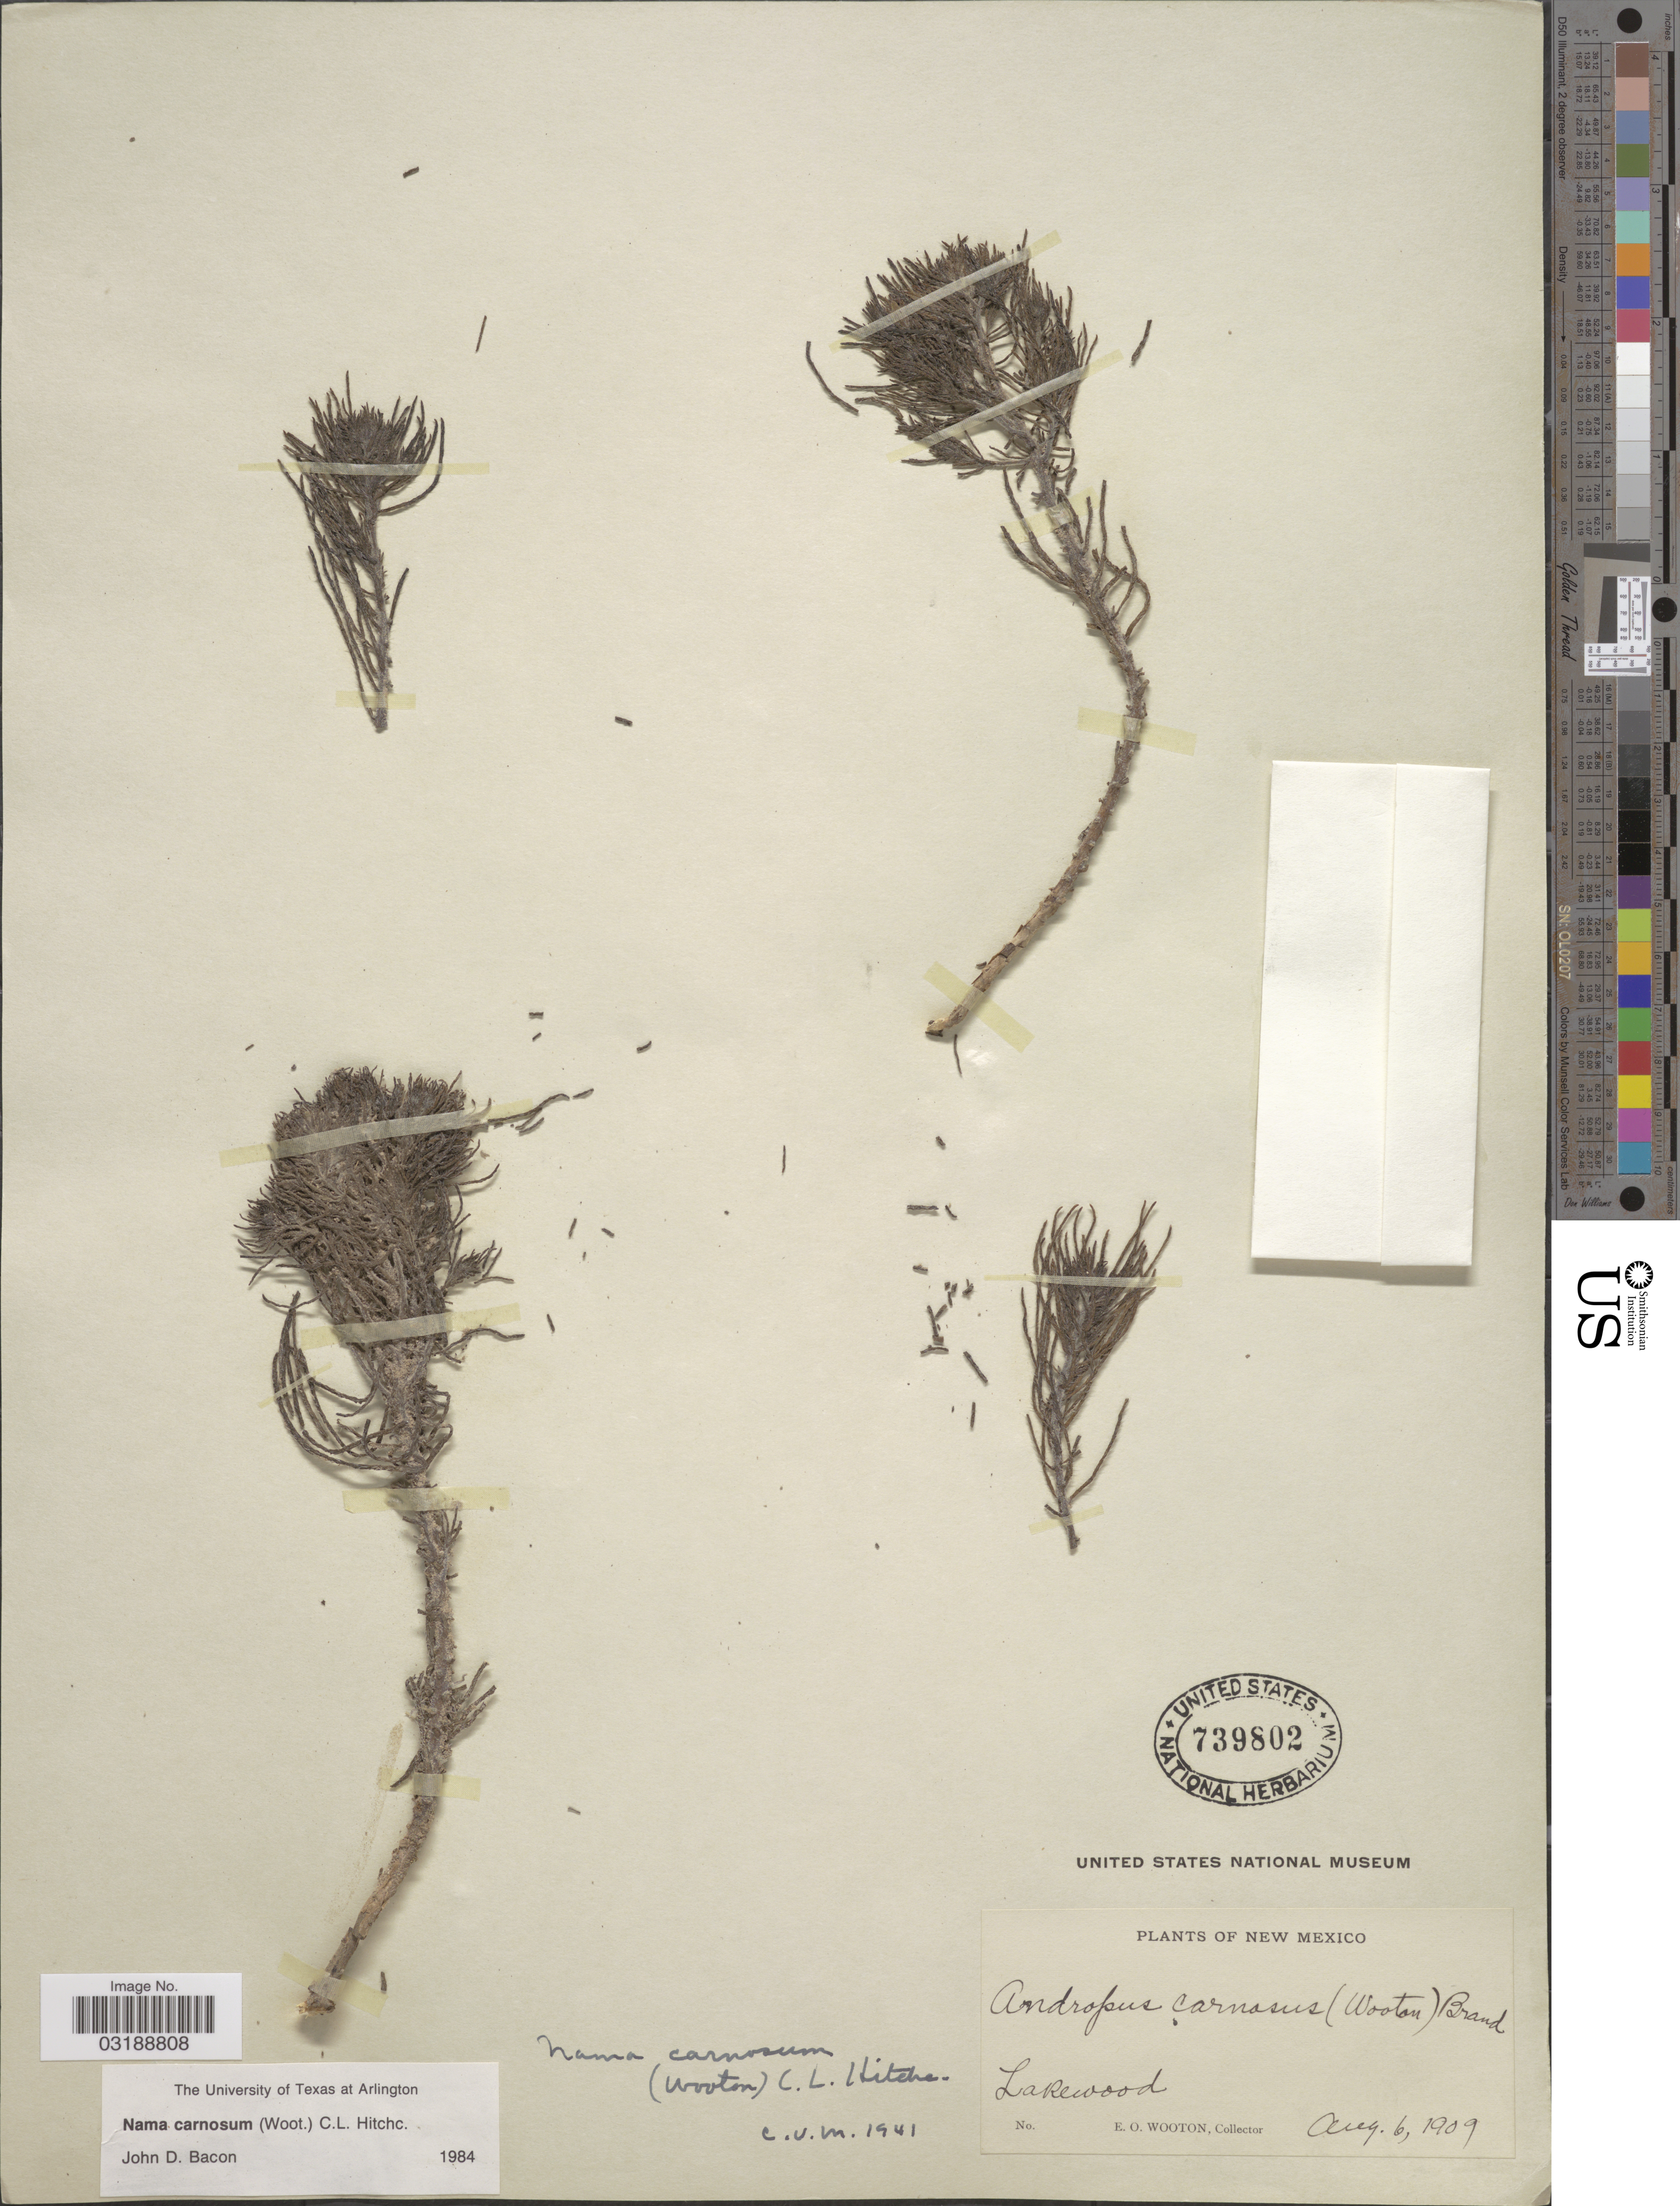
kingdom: Plantae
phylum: Tracheophyta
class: Magnoliopsida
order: Boraginales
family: Namaceae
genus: Nama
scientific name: Nama carnosa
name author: (Wooton) C.L. Hitchc.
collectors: E. O. Wooton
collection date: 1909-08-06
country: United States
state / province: New Mexico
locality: Lakewood.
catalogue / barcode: US 739802